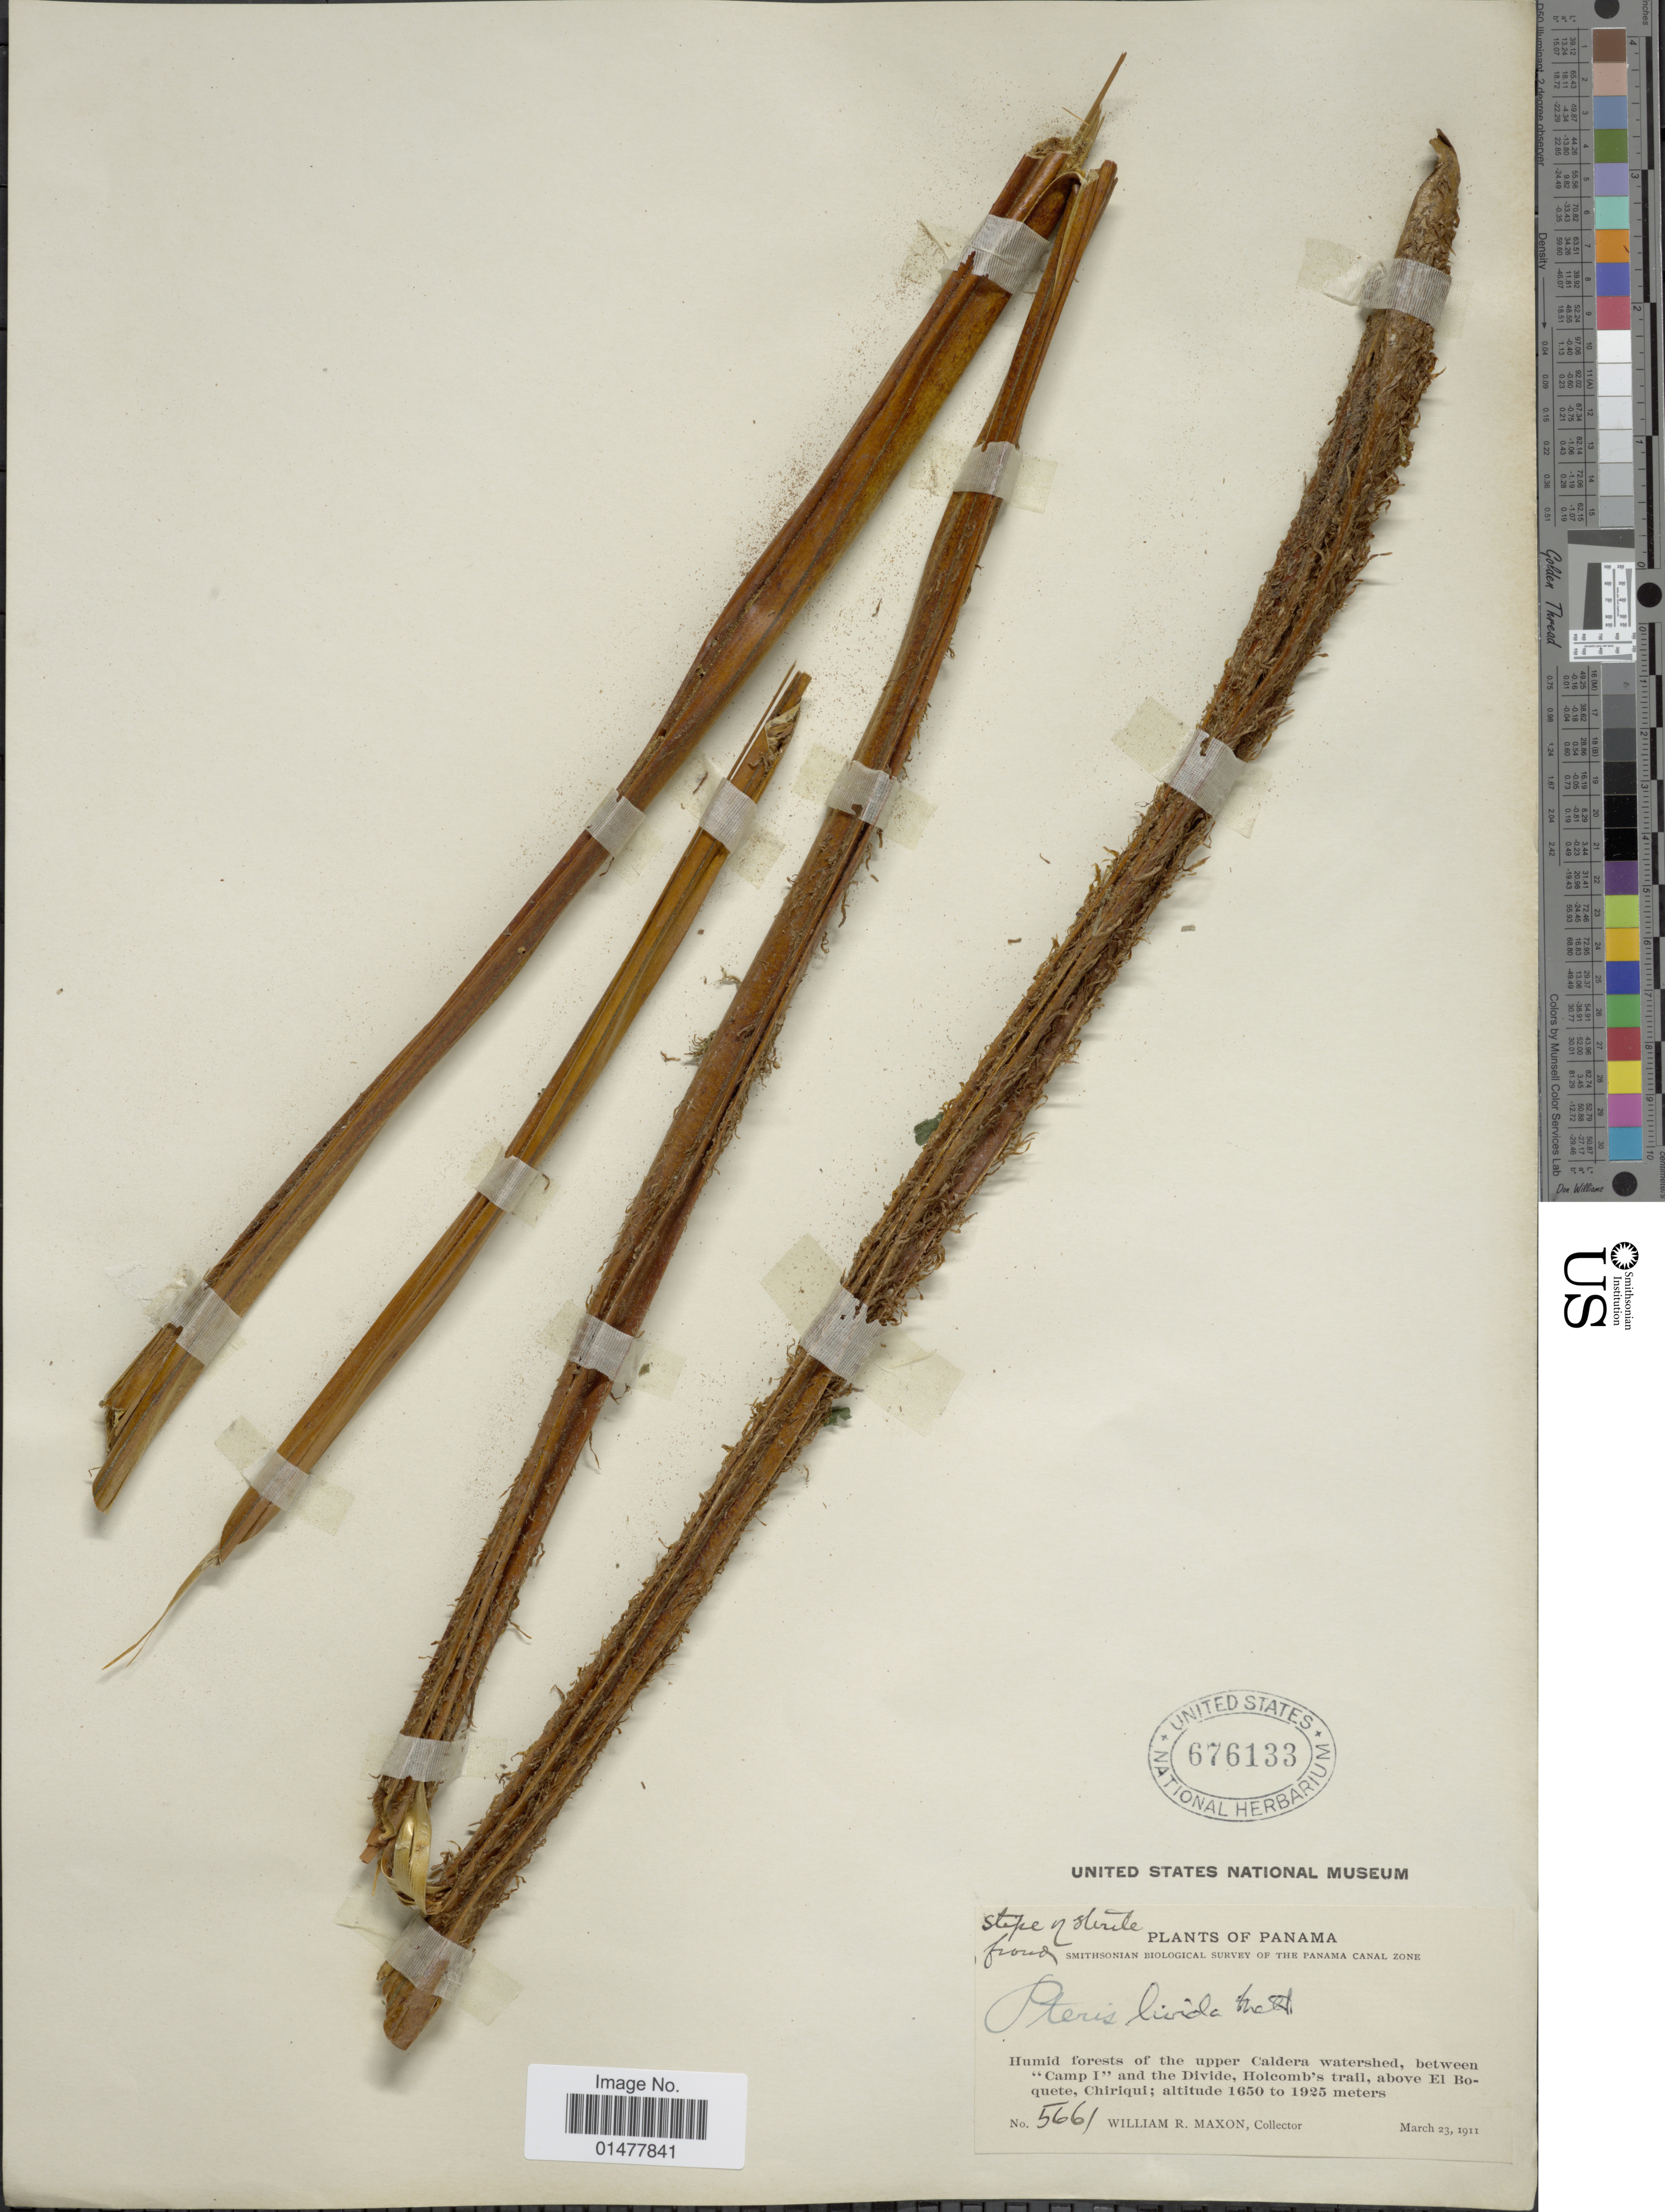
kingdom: Plantae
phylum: Tracheophyta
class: Polypodiopsida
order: Polypodiales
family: Pteridaceae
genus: Pteris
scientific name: Pteris navarrensis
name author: Christ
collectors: W. R. Maxon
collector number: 5661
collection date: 1911-03-23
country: Panama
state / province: Chiriqui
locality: Panama Canal Zone, humid forests of the upper Caldera watershed, between "Camp I"and the Divide, Holcomb's trail, above El Boquete.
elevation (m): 1650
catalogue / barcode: US 676133